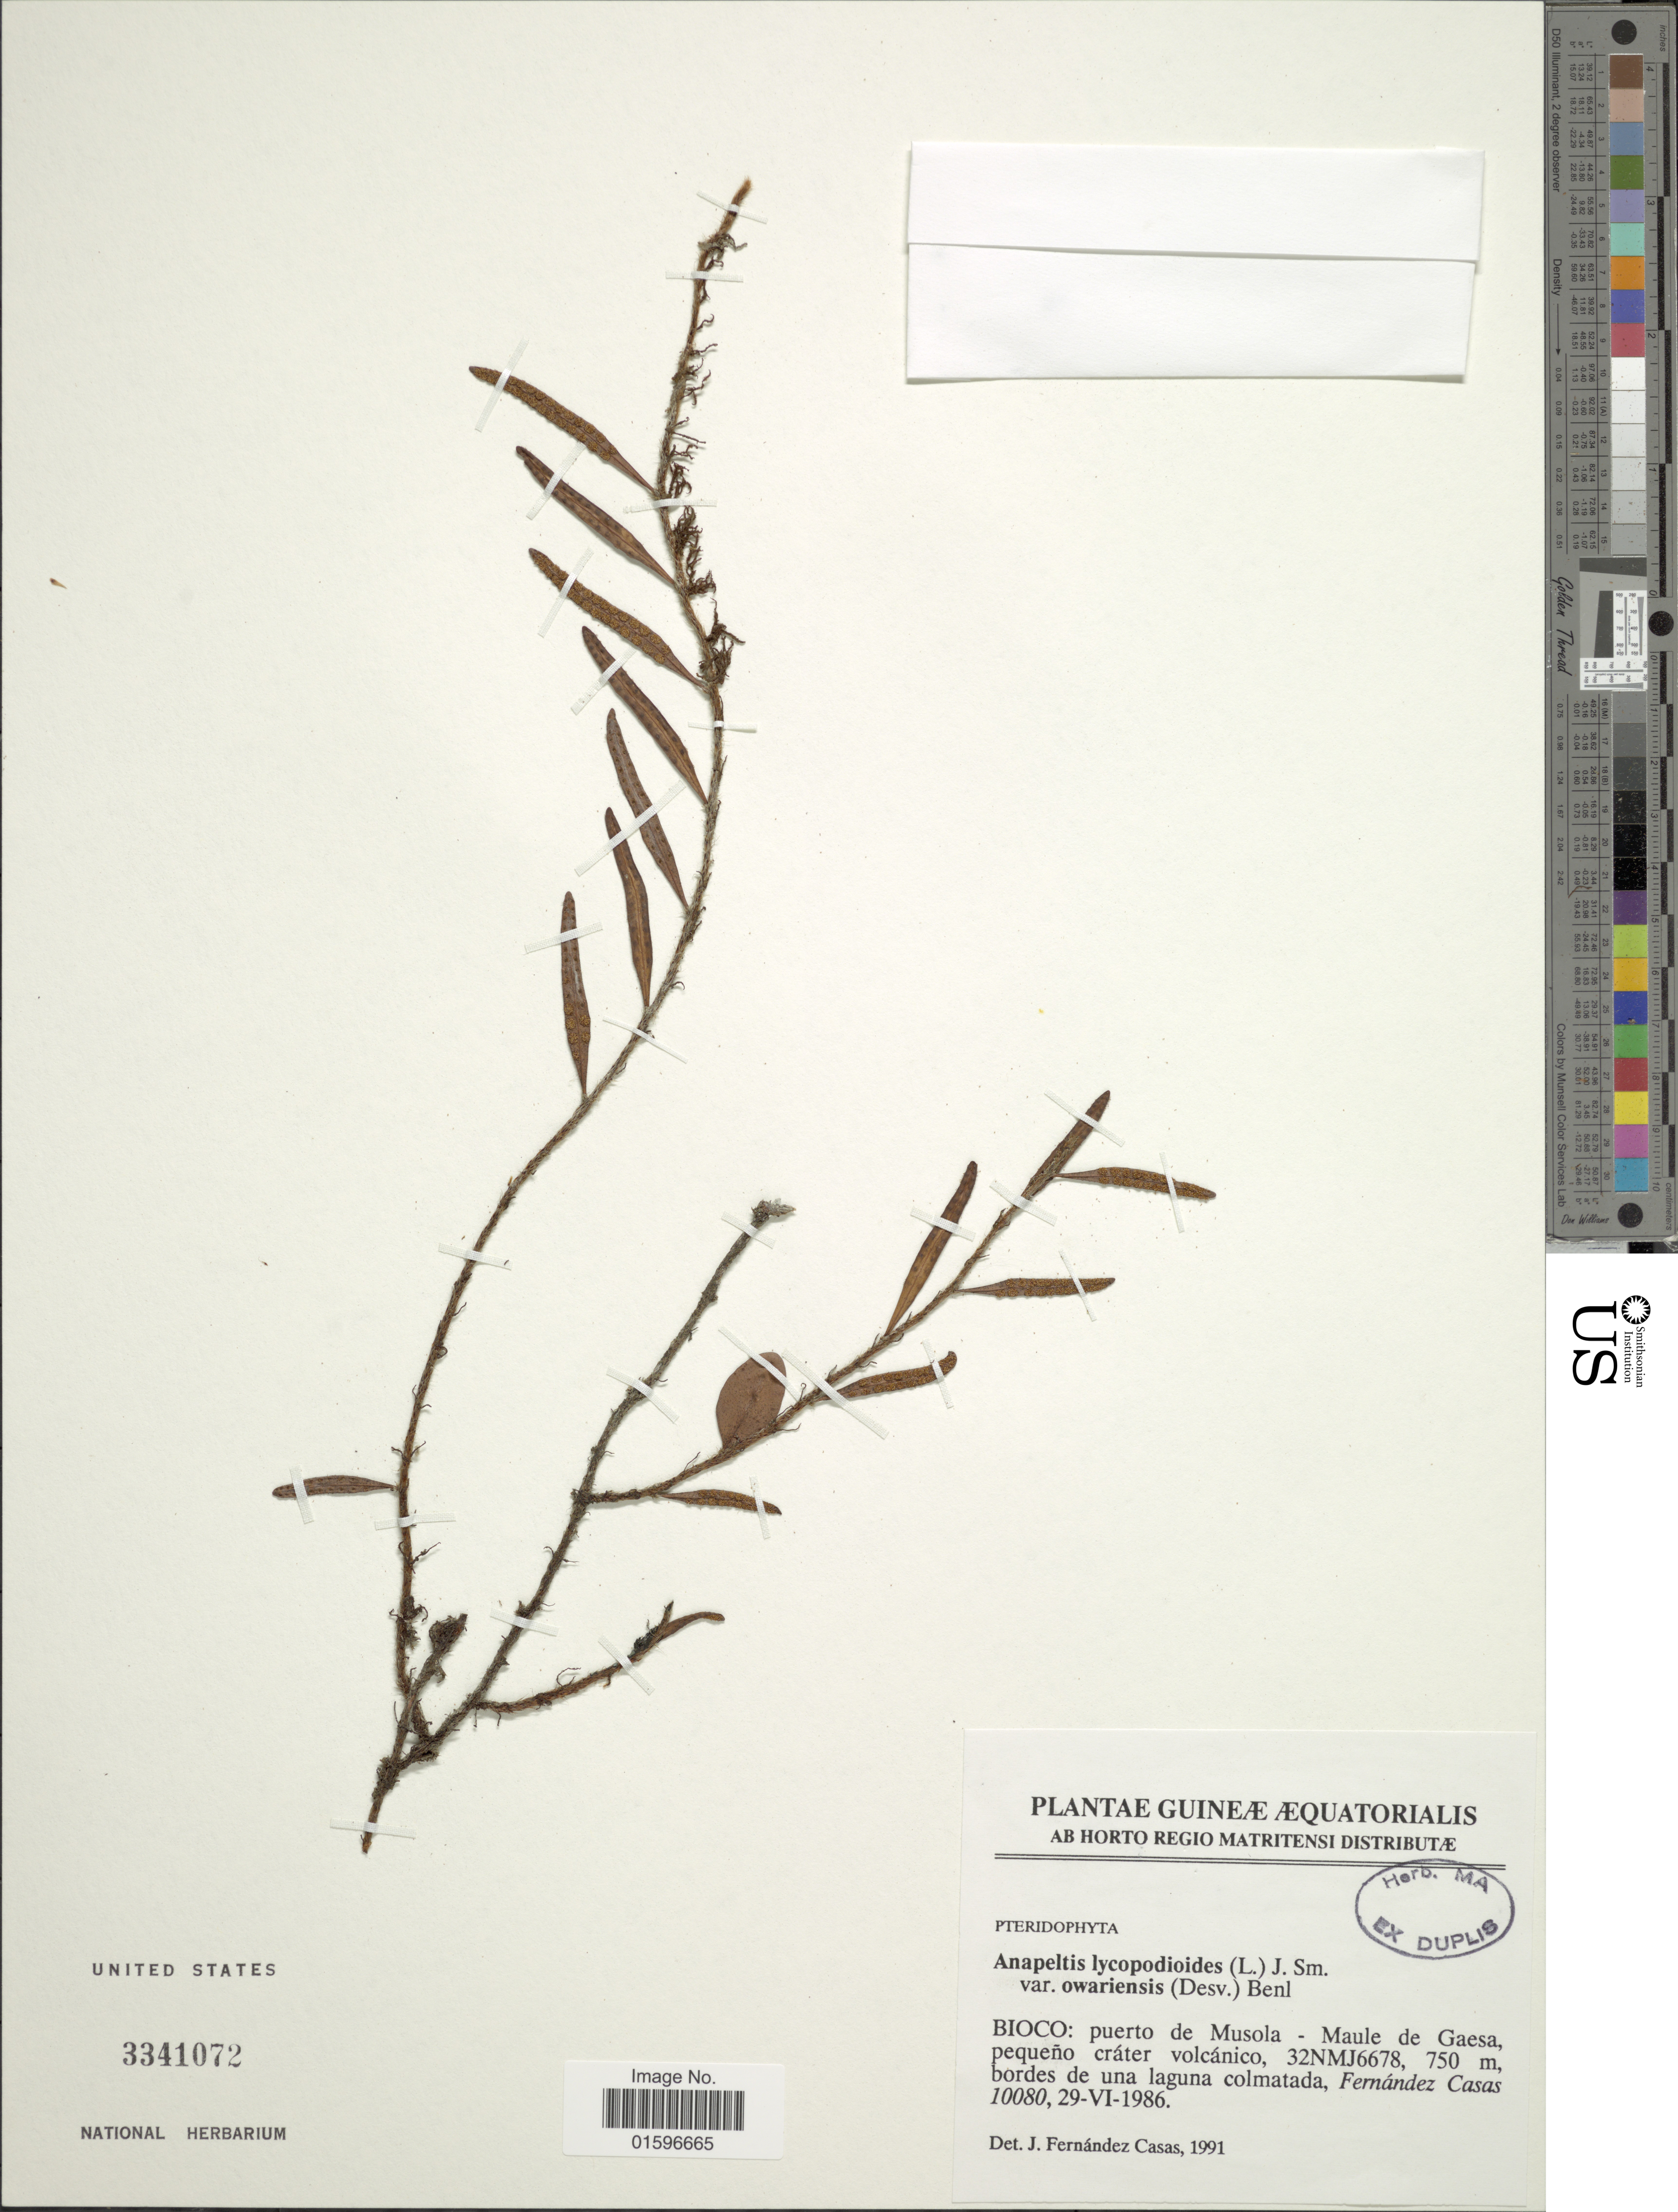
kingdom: Plantae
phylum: Tracheophyta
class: Polypodiopsida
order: Polypodiales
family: Polypodiaceae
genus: Polypodium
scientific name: Polypodium lycopodioides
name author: L.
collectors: F. Casas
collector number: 10080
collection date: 1986-06-29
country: Equatorial Guinea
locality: Bioco: puerto de Musola - Maule de Gaesa, pequeño crater volcanico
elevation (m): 750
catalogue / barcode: US 3341072